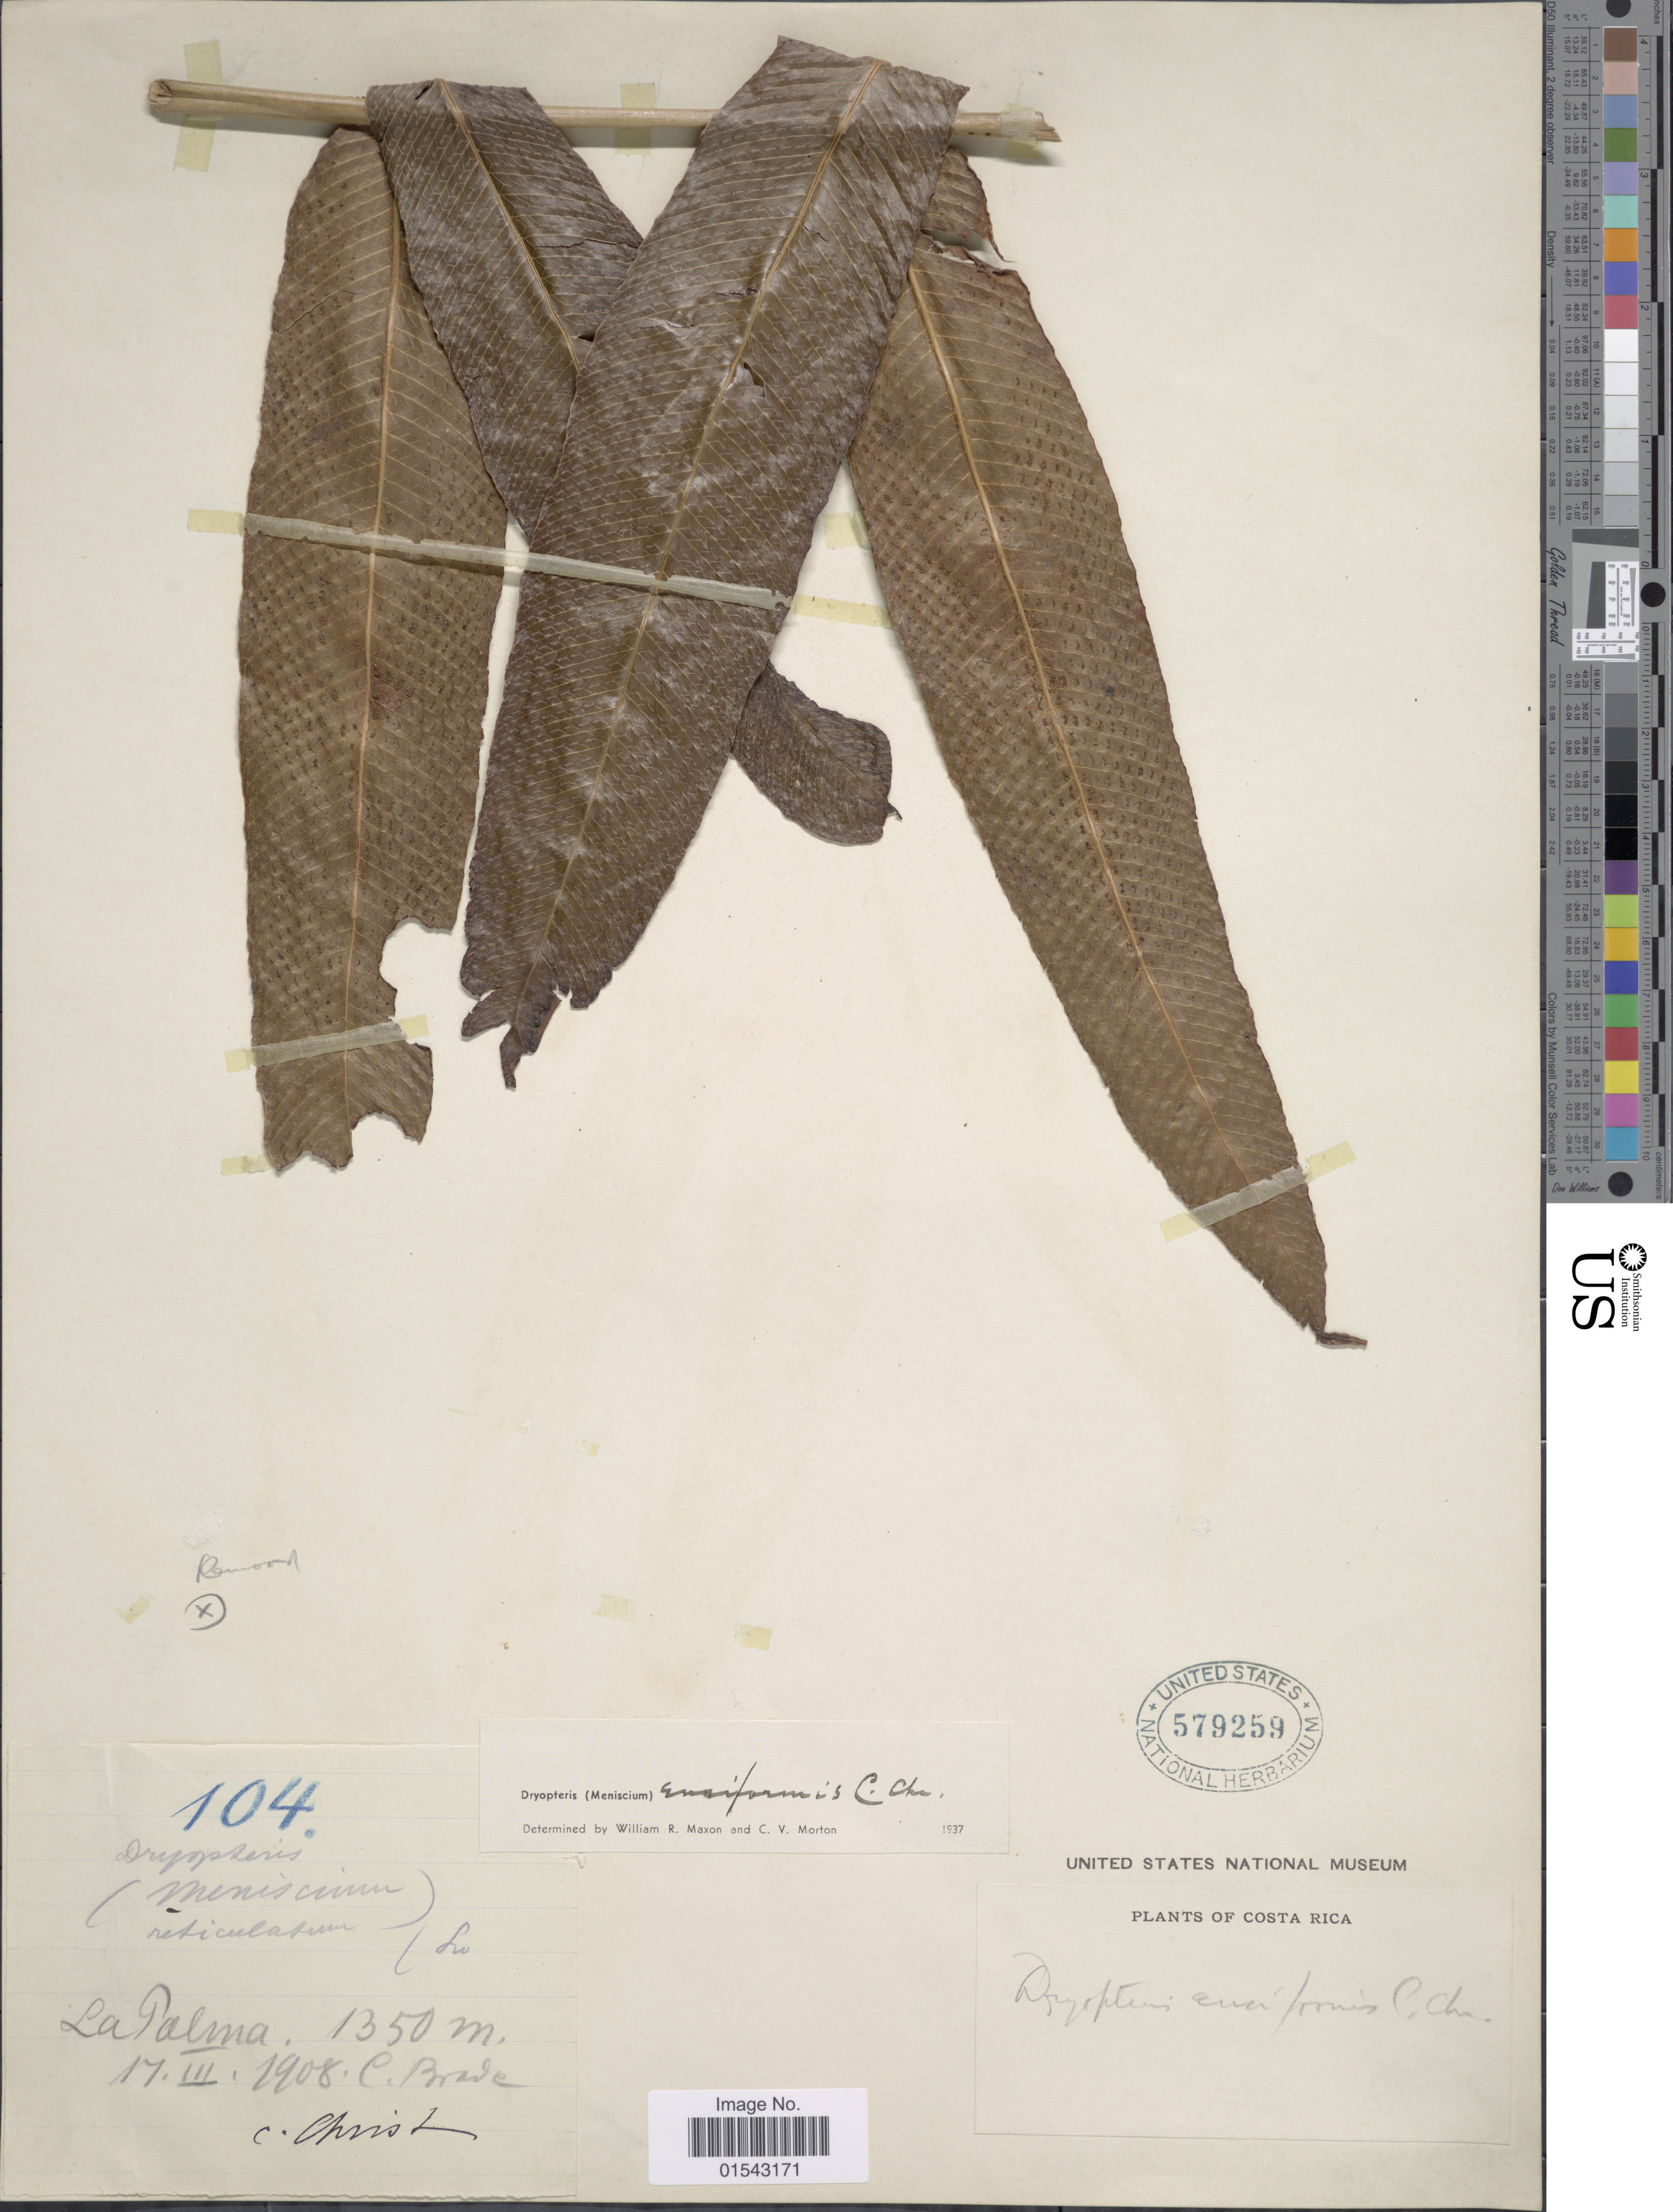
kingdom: Plantae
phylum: Tracheophyta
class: Polypodiopsida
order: Polypodiales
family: Thelypteridaceae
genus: Meniscium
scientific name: Meniscium ensiforme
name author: (C. Chr.) Pic. Serm.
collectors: C. Brade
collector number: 104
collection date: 1908-03-17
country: Costa Rica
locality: La Palma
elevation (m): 1350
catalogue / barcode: US 579259